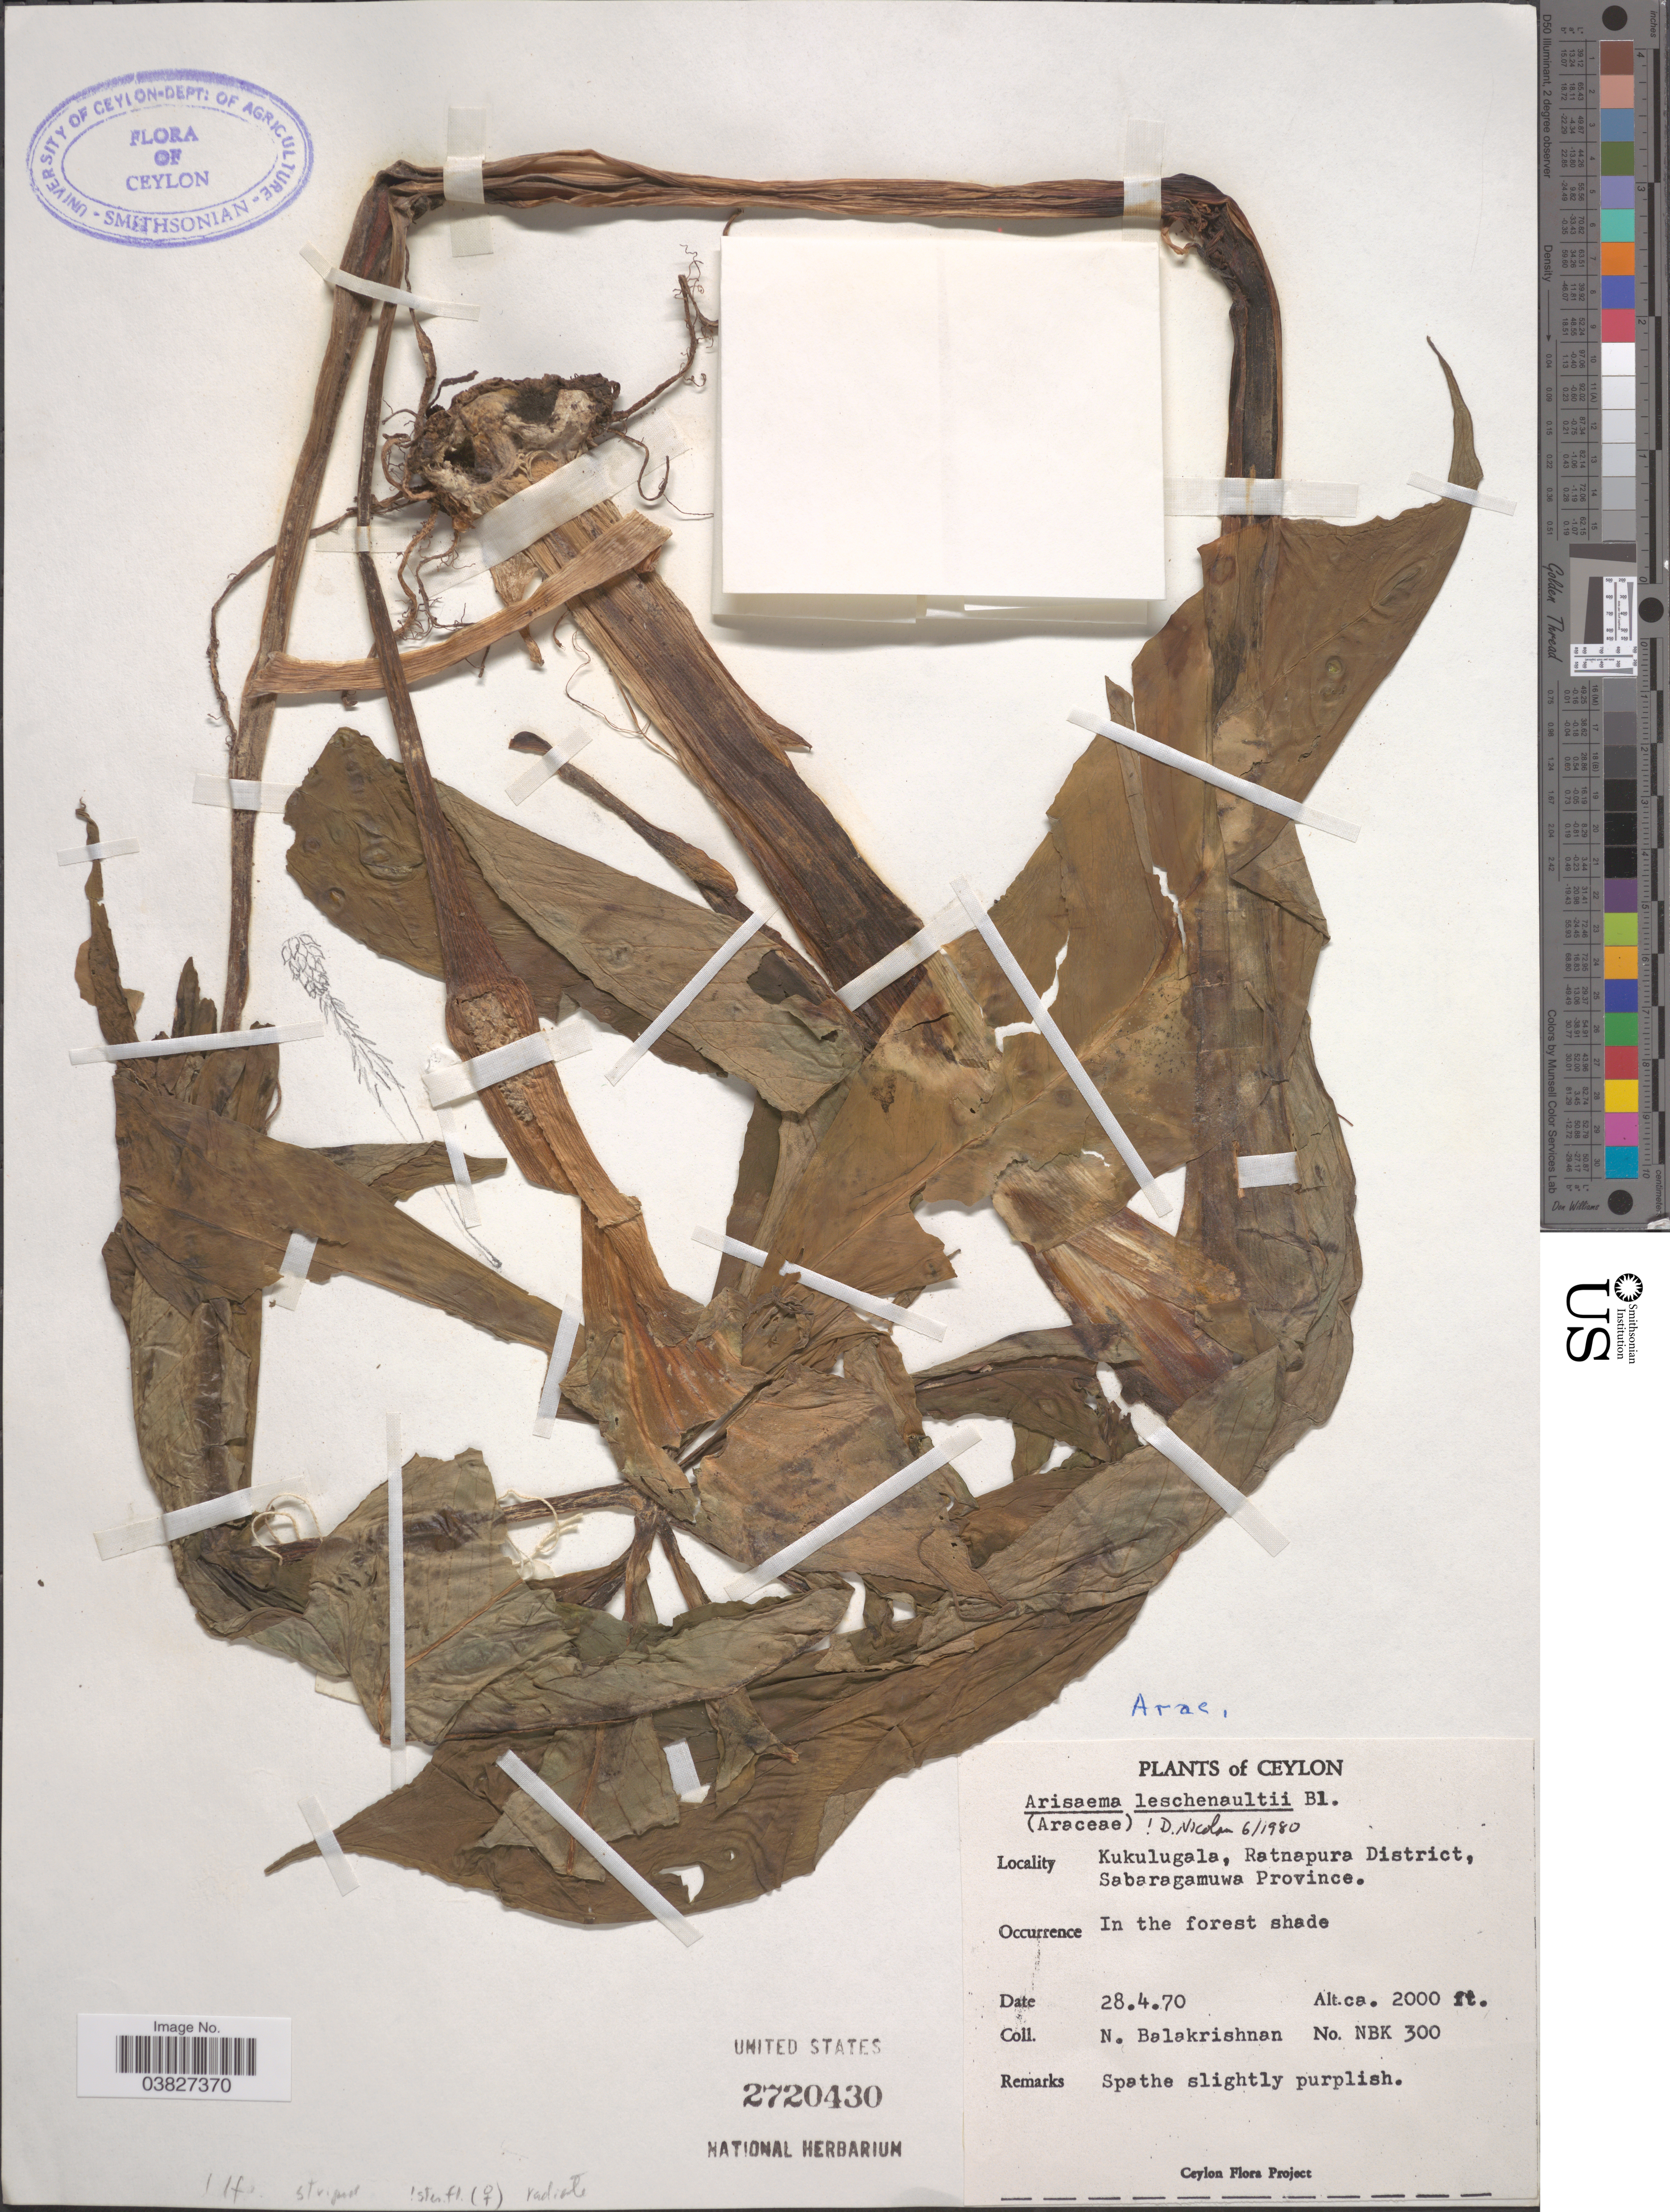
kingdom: Plantae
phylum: Tracheophyta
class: Liliopsida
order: Alismatales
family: Araceae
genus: Arisaema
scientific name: Arisaema leschenaultii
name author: Blume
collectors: N. Balakrishnan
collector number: NBK300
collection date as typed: Transcribed d/m/y: 28/4/70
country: Sri Lanka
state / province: Sabaragamuwa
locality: Ceylon. Kukulugala, Ratnapura District.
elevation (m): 610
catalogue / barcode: US 2720430